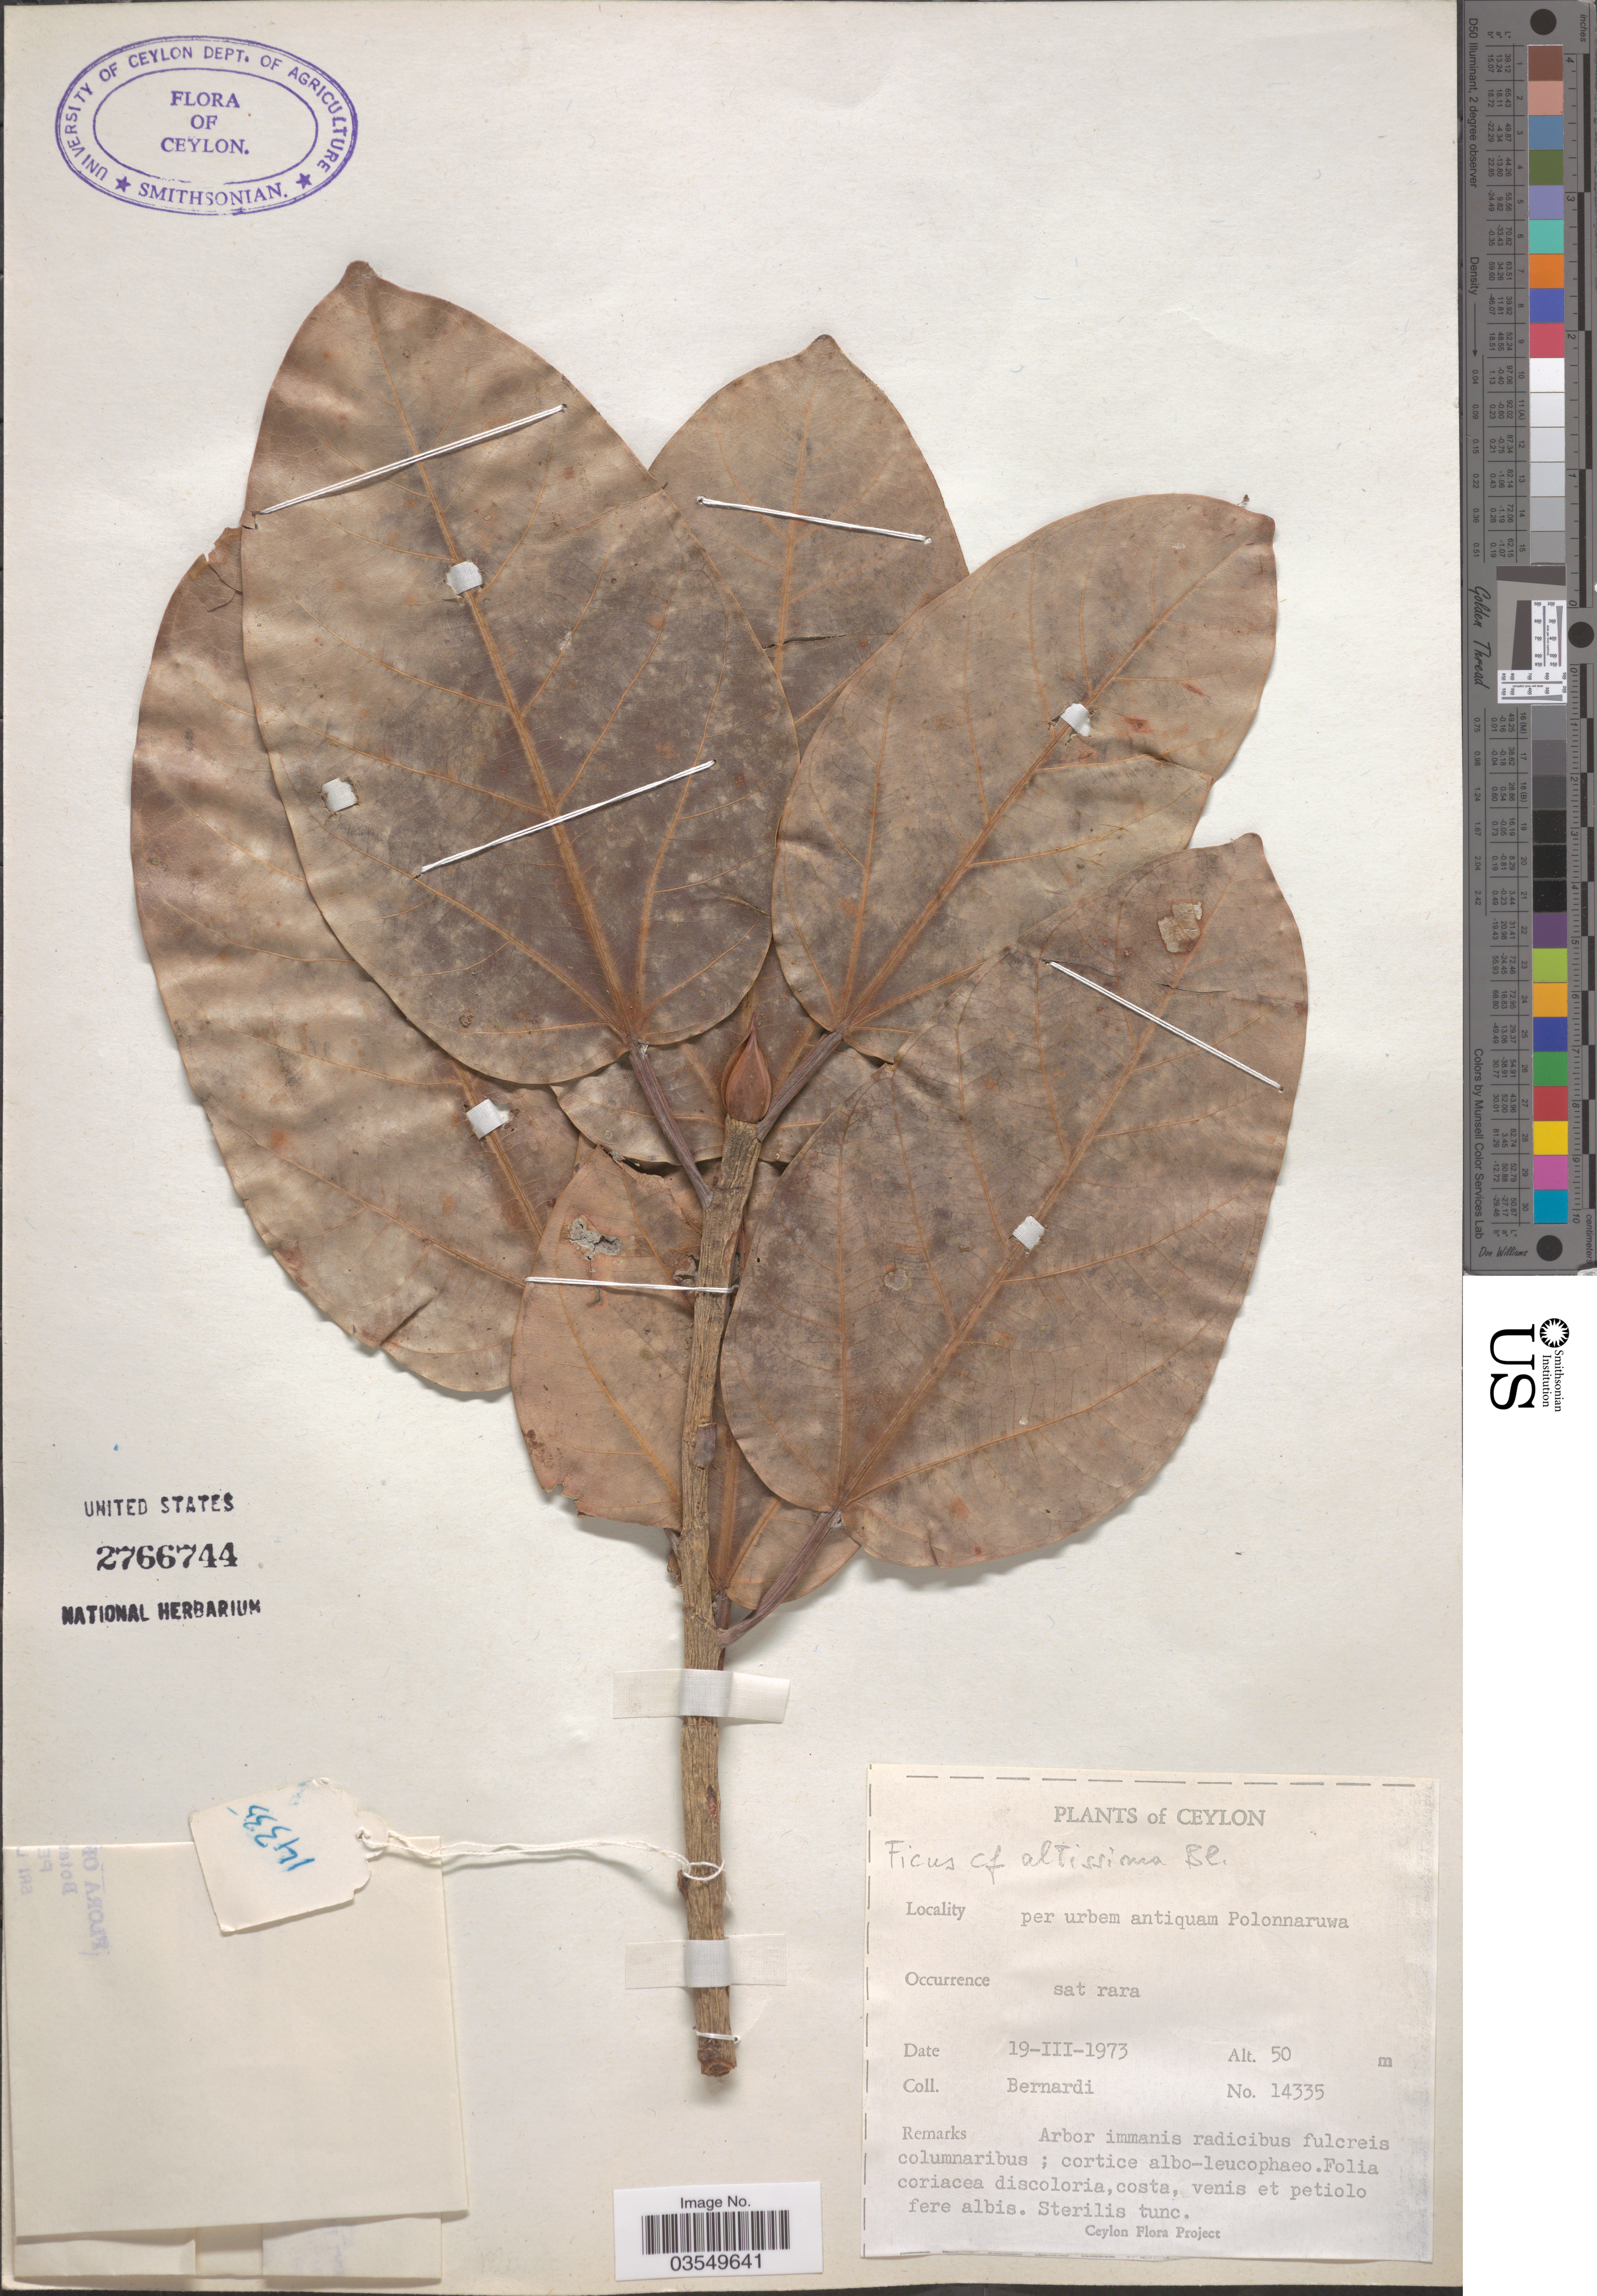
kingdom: Plantae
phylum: Tracheophyta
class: Magnoliopsida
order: Rosales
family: Moraceae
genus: Ficus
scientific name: Ficus altissima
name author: Blume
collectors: Bernardi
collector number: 14335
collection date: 1973-03-19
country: Sri Lanka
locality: Ceylon. Per urbem antiquam Polonnaruwa.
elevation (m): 50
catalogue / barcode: US 2766744